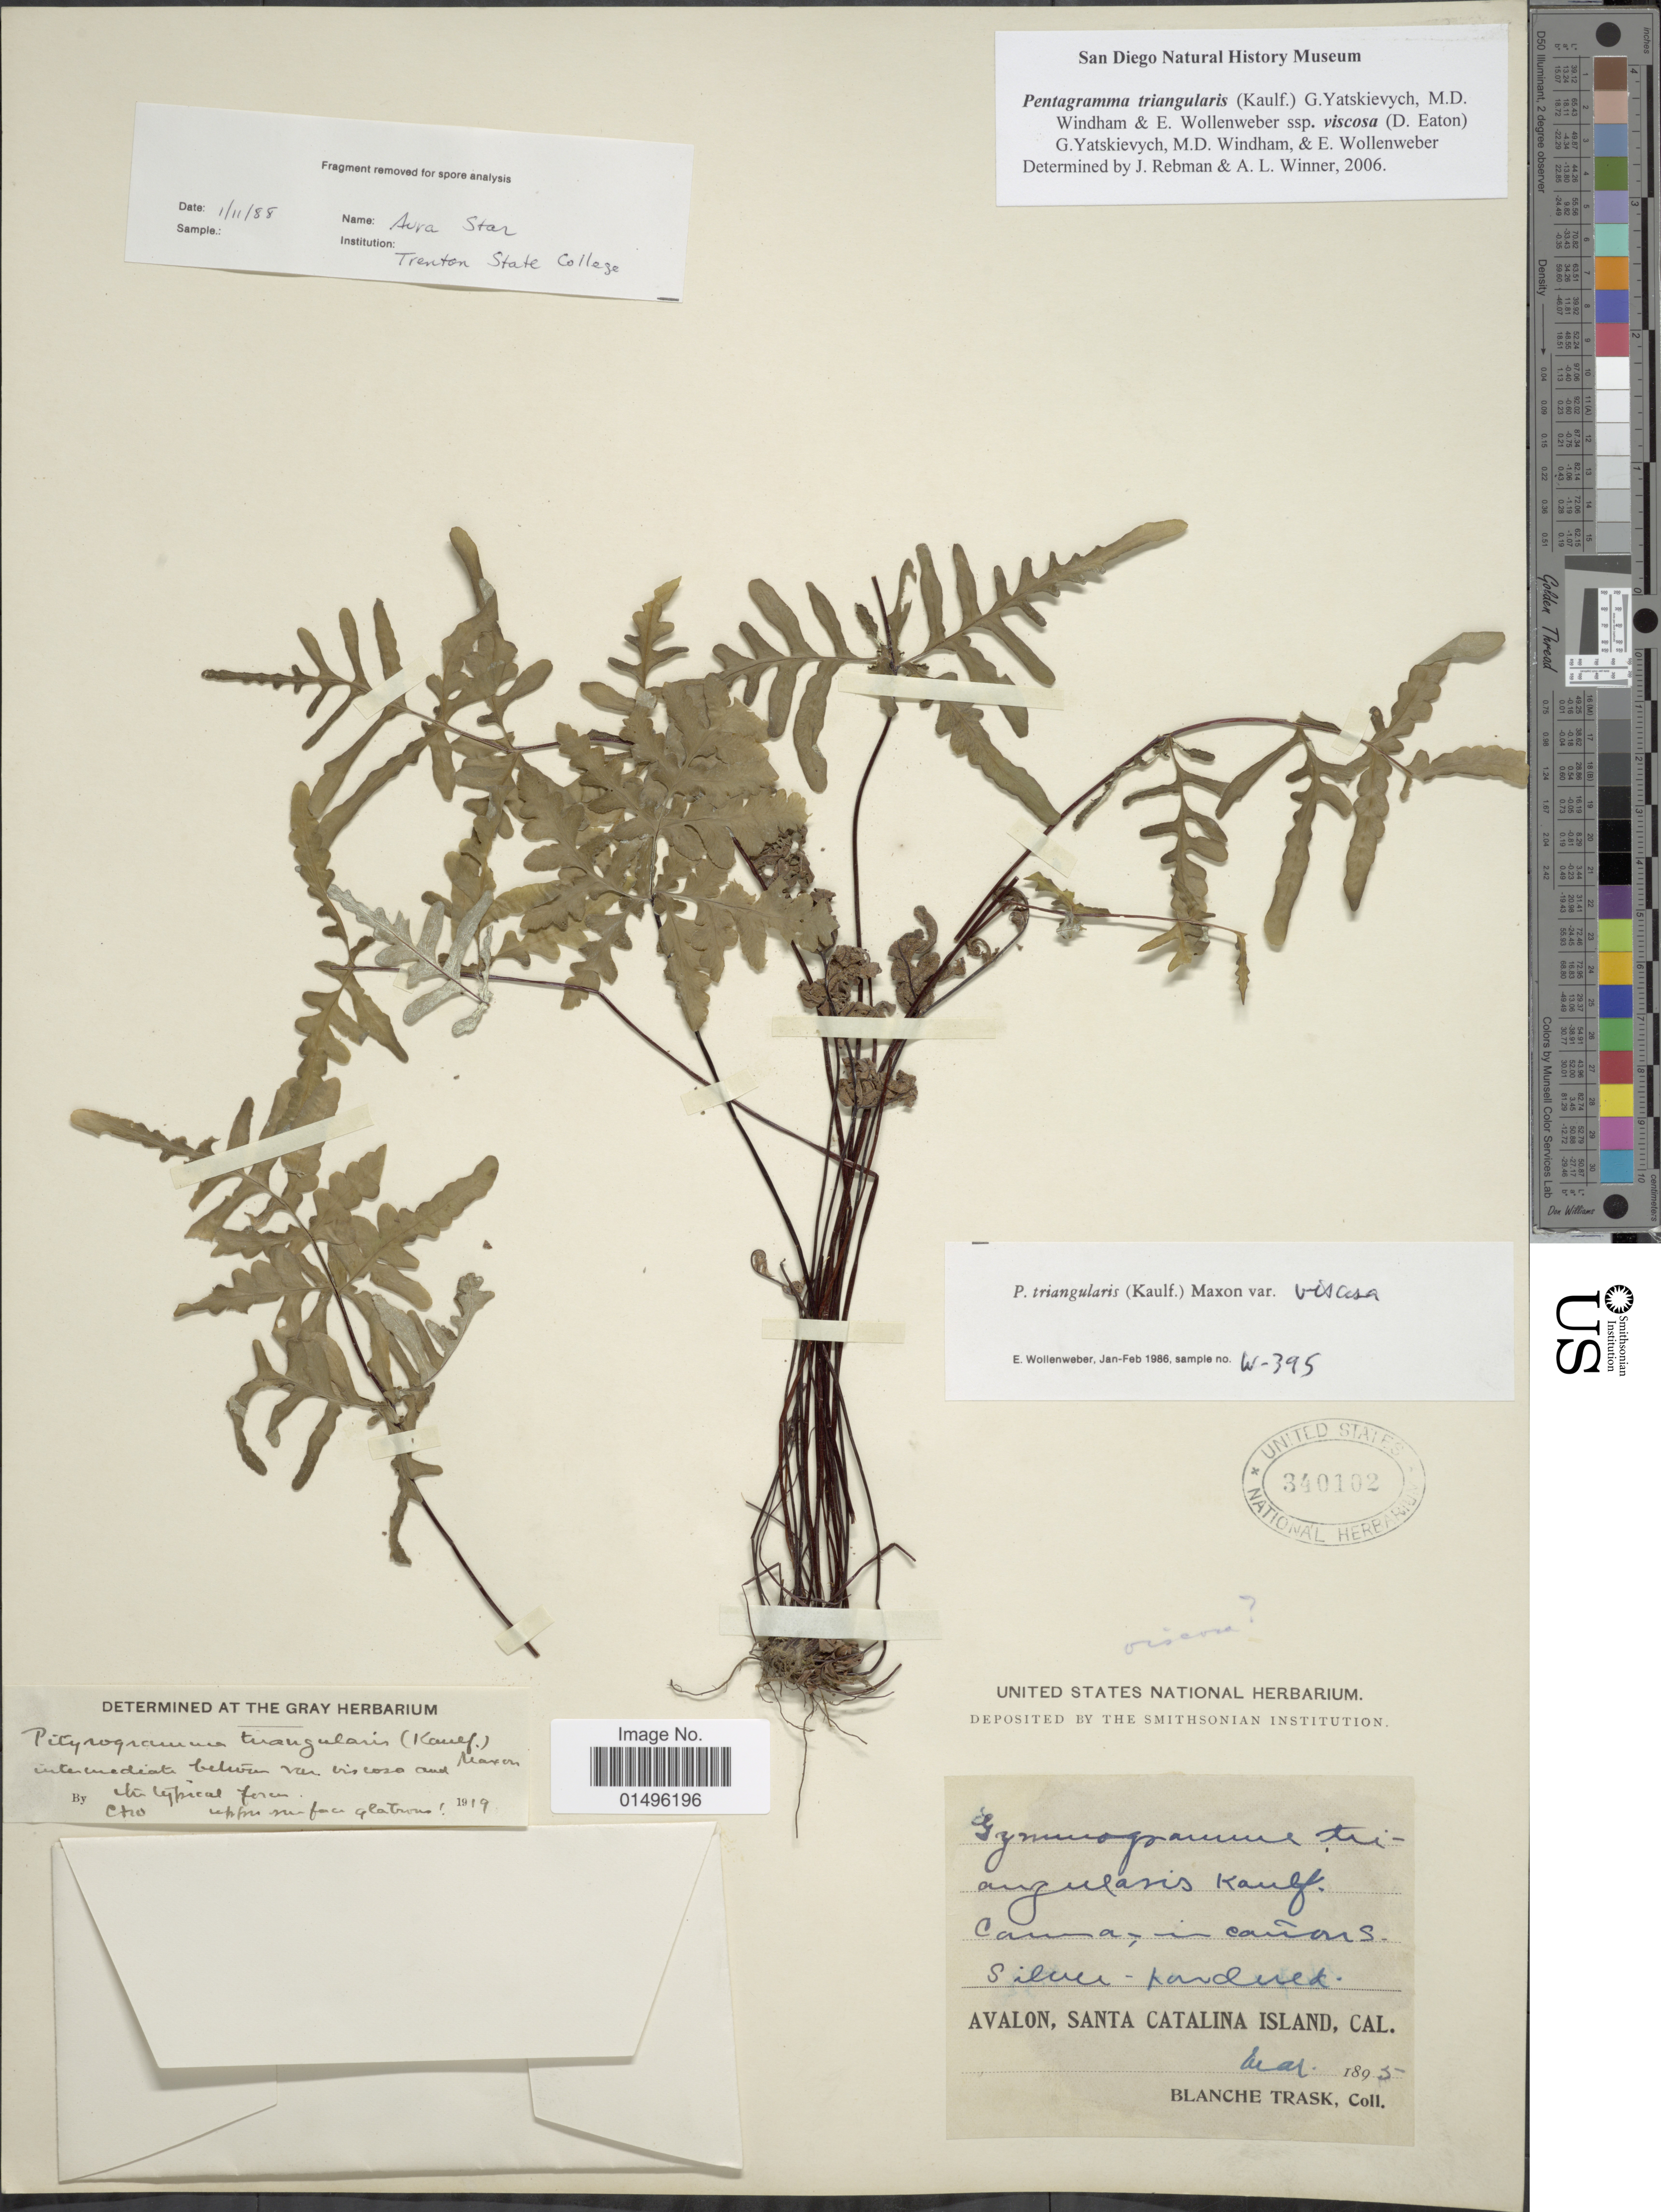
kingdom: Plantae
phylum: Tracheophyta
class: Polypodiopsida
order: Polypodiales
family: Pteridaceae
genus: Pentagramma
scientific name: Pentagramma viscosa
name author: (Nutt. ex D.C. Eaton) Schuettp. & Windham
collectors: B. Trask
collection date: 1895-03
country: United States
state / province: California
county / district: Los Angeles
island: Santa Catalina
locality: California, Avalon, Santa Catalina Island.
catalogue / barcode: US 340102